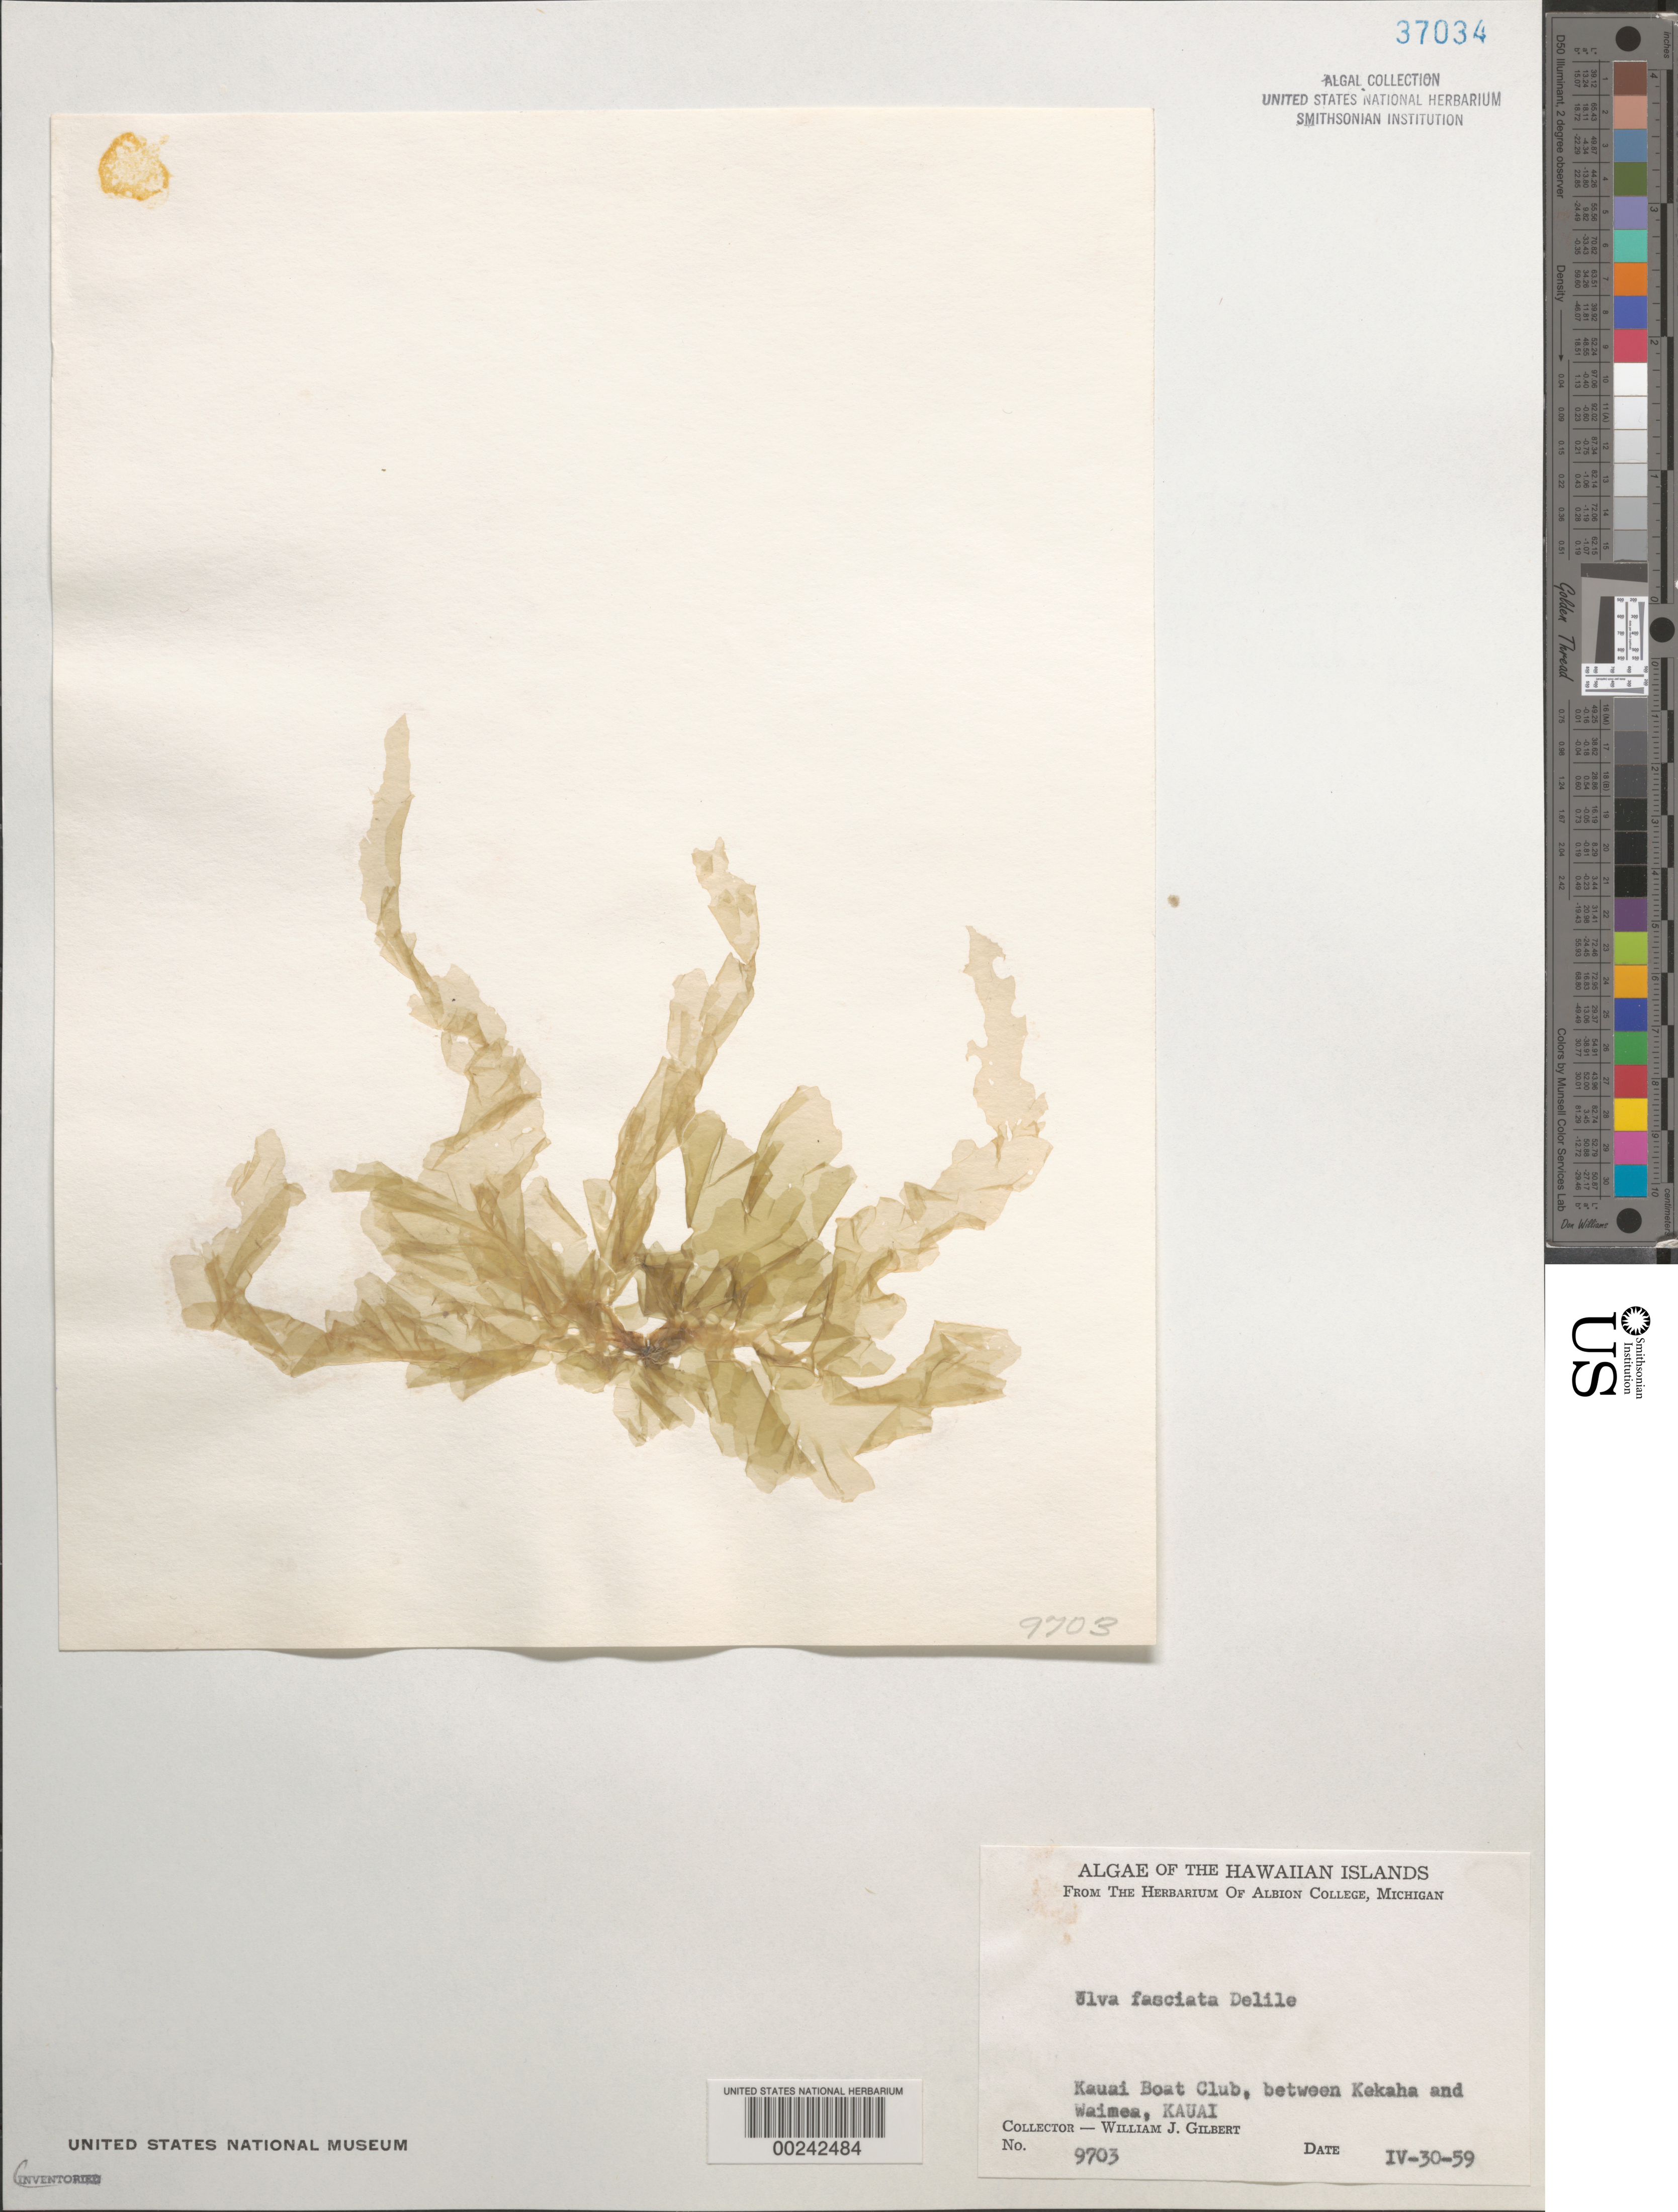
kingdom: Plantae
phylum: Chlorophyta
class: Ulvophyceae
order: Ulvales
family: Ulvaceae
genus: Ulva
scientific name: Ulva lactuca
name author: L.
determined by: Algae name updating Project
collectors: W. J. Gilbert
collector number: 9703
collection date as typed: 30 Apr 1959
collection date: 1959-04-30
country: United States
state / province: Hawaii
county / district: Kauai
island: Kaua'i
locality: Kauai Boat Club, between Kekaha and Waimea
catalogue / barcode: US 37034